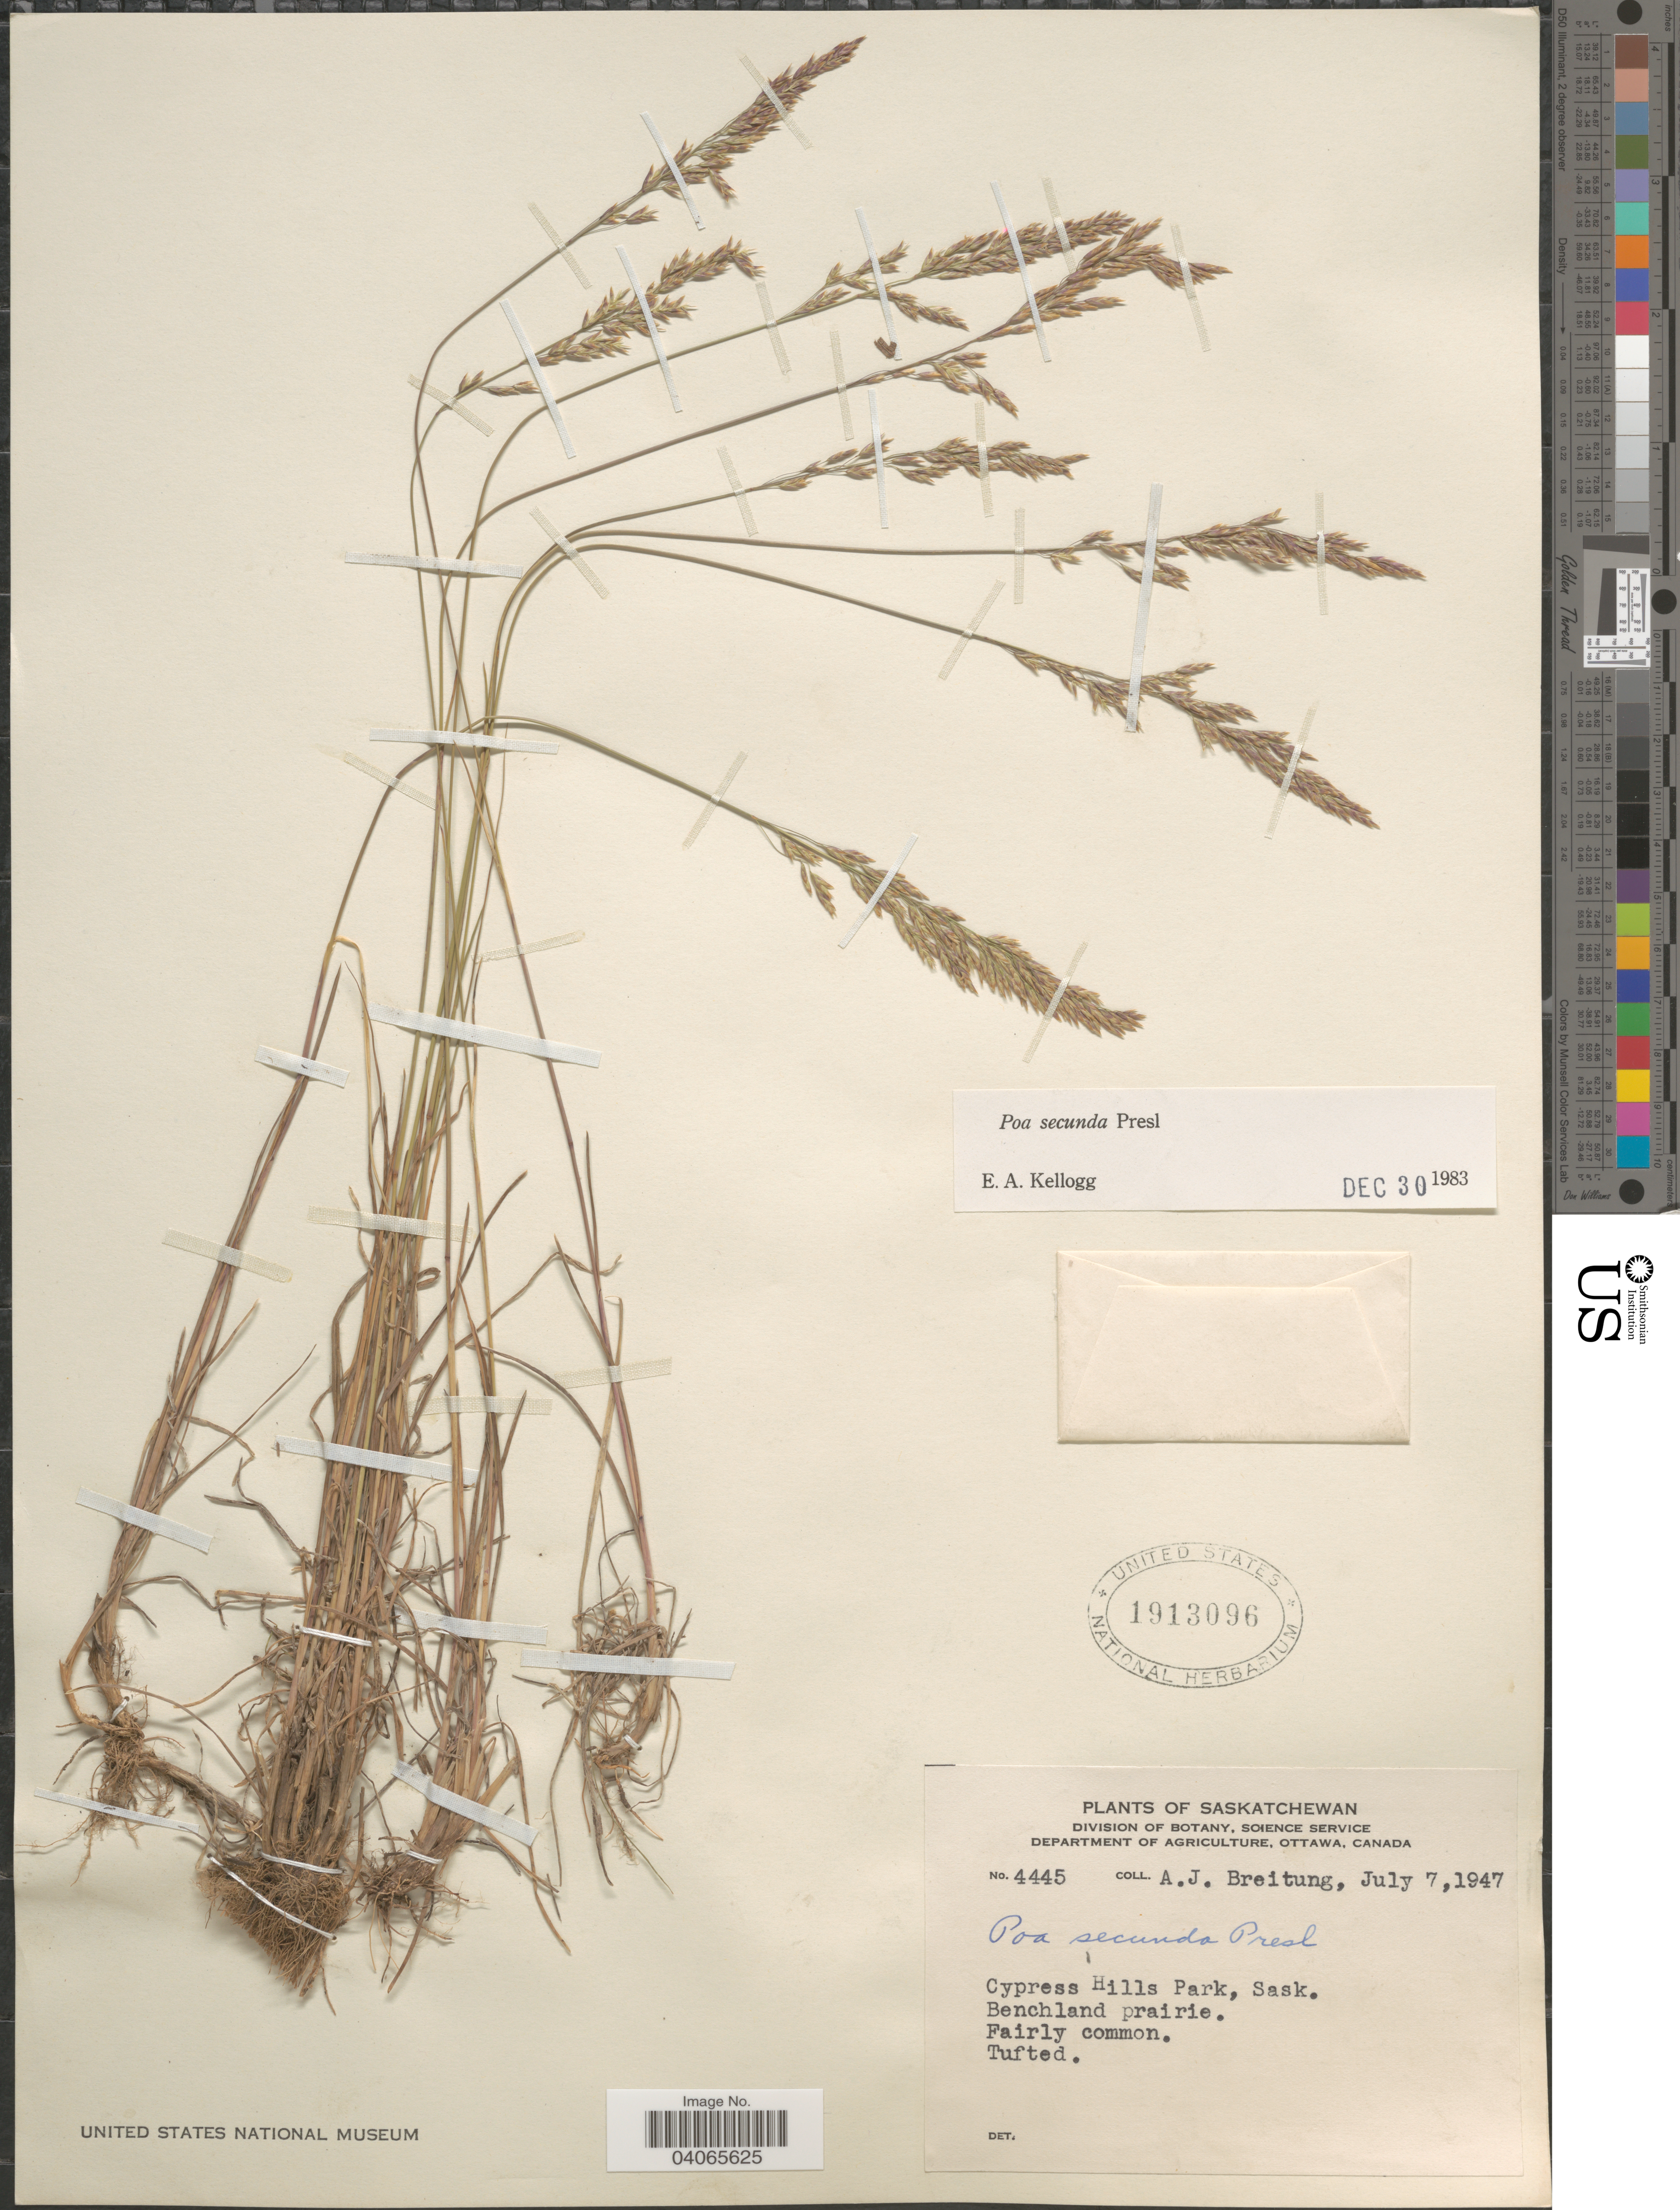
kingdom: Plantae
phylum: Tracheophyta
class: Liliopsida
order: Poales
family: Poaceae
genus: Poa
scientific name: Poa secunda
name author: J. Presl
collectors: A. Breitung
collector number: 4445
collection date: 1947-07-07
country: Canada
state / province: Saskatchewan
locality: Cypress Hills Park.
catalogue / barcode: US 1913096